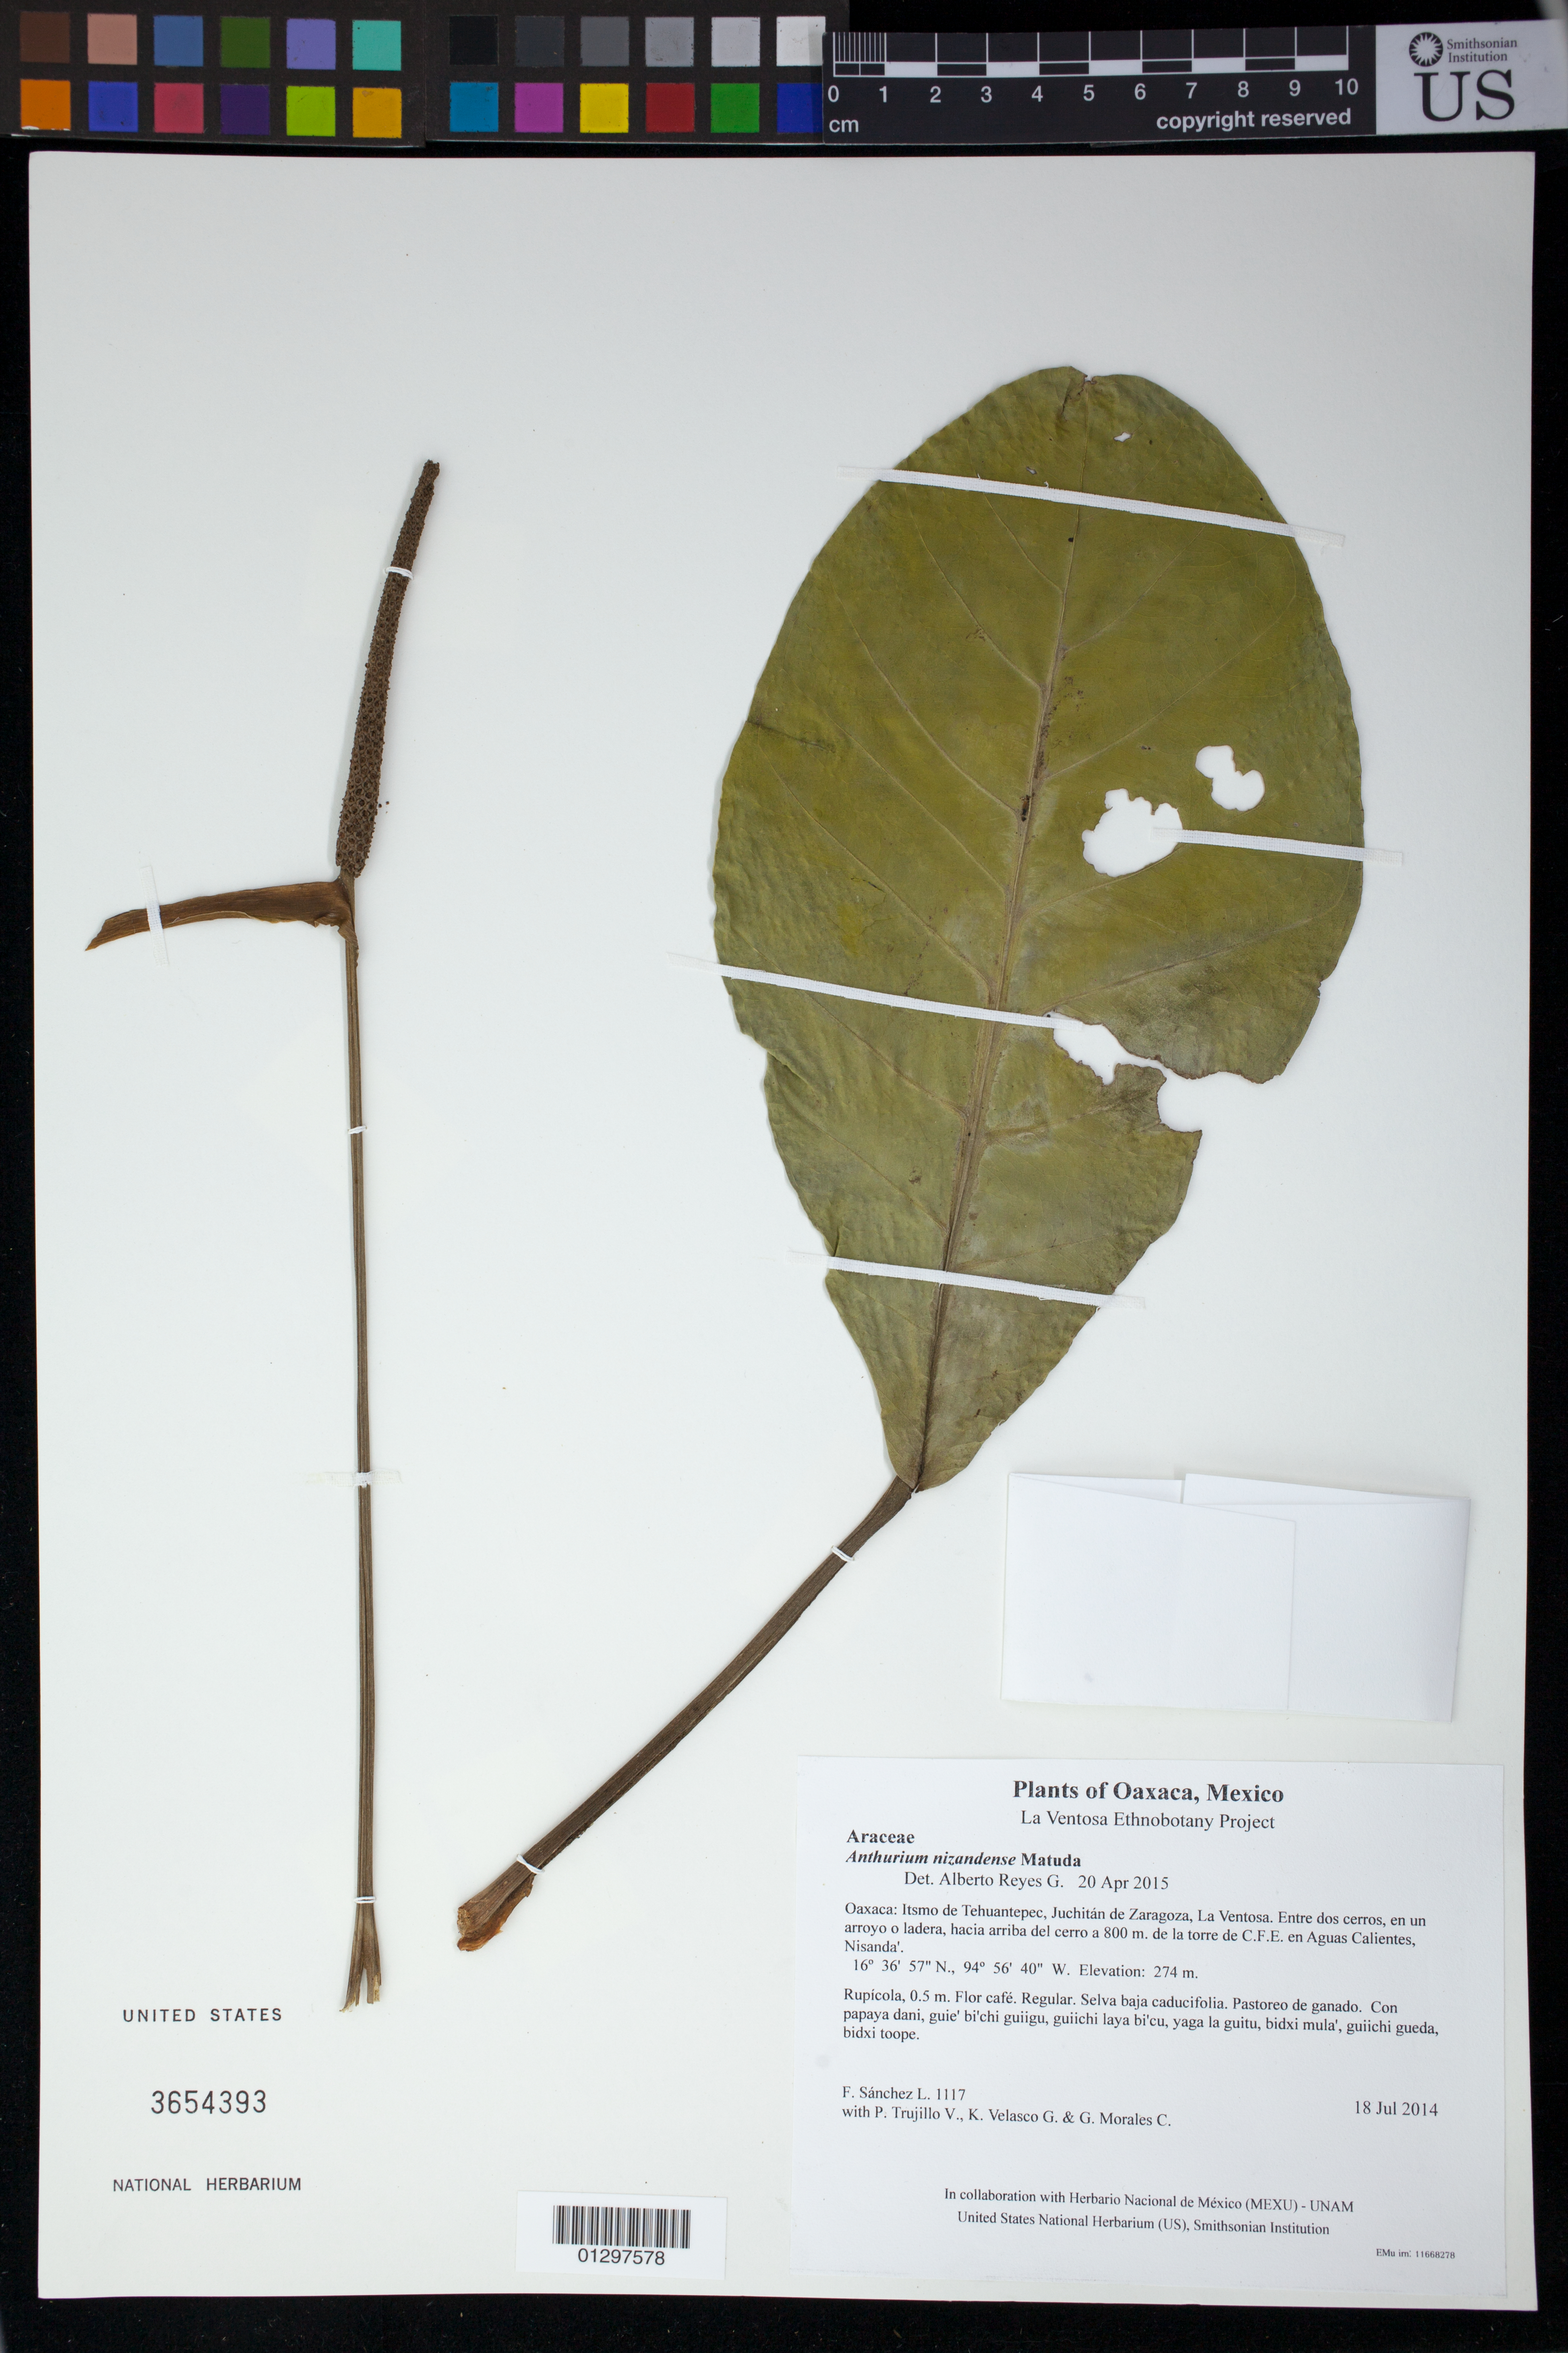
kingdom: Plantae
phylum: Tracheophyta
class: Liliopsida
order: Alismatales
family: Araceae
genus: Anthurium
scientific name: Anthurium nizandense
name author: Matuda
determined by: Reyes García, A.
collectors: F. Sánchez L., P. Trujillo V., K. Velasco G. & G. Morales C.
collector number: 1117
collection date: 2014-07-18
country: Mexico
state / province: Oaxaca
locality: Itsmo de Tehuantepec, Juchitán de Zaragoza, La Ventosa. Entre dos cerros, en un arroyo o ladera, hacia arriba del cerro a 800 m. de la torre de C.F.E. en Aguas Calientes, Nisanda'.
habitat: Selva baja caducifolia. Pastoreo de ganado.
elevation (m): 274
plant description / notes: MEXU, SERO, US; Guixi bandaga. 0.5 m. Guie' namuu. Nuu.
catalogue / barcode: US 3654393